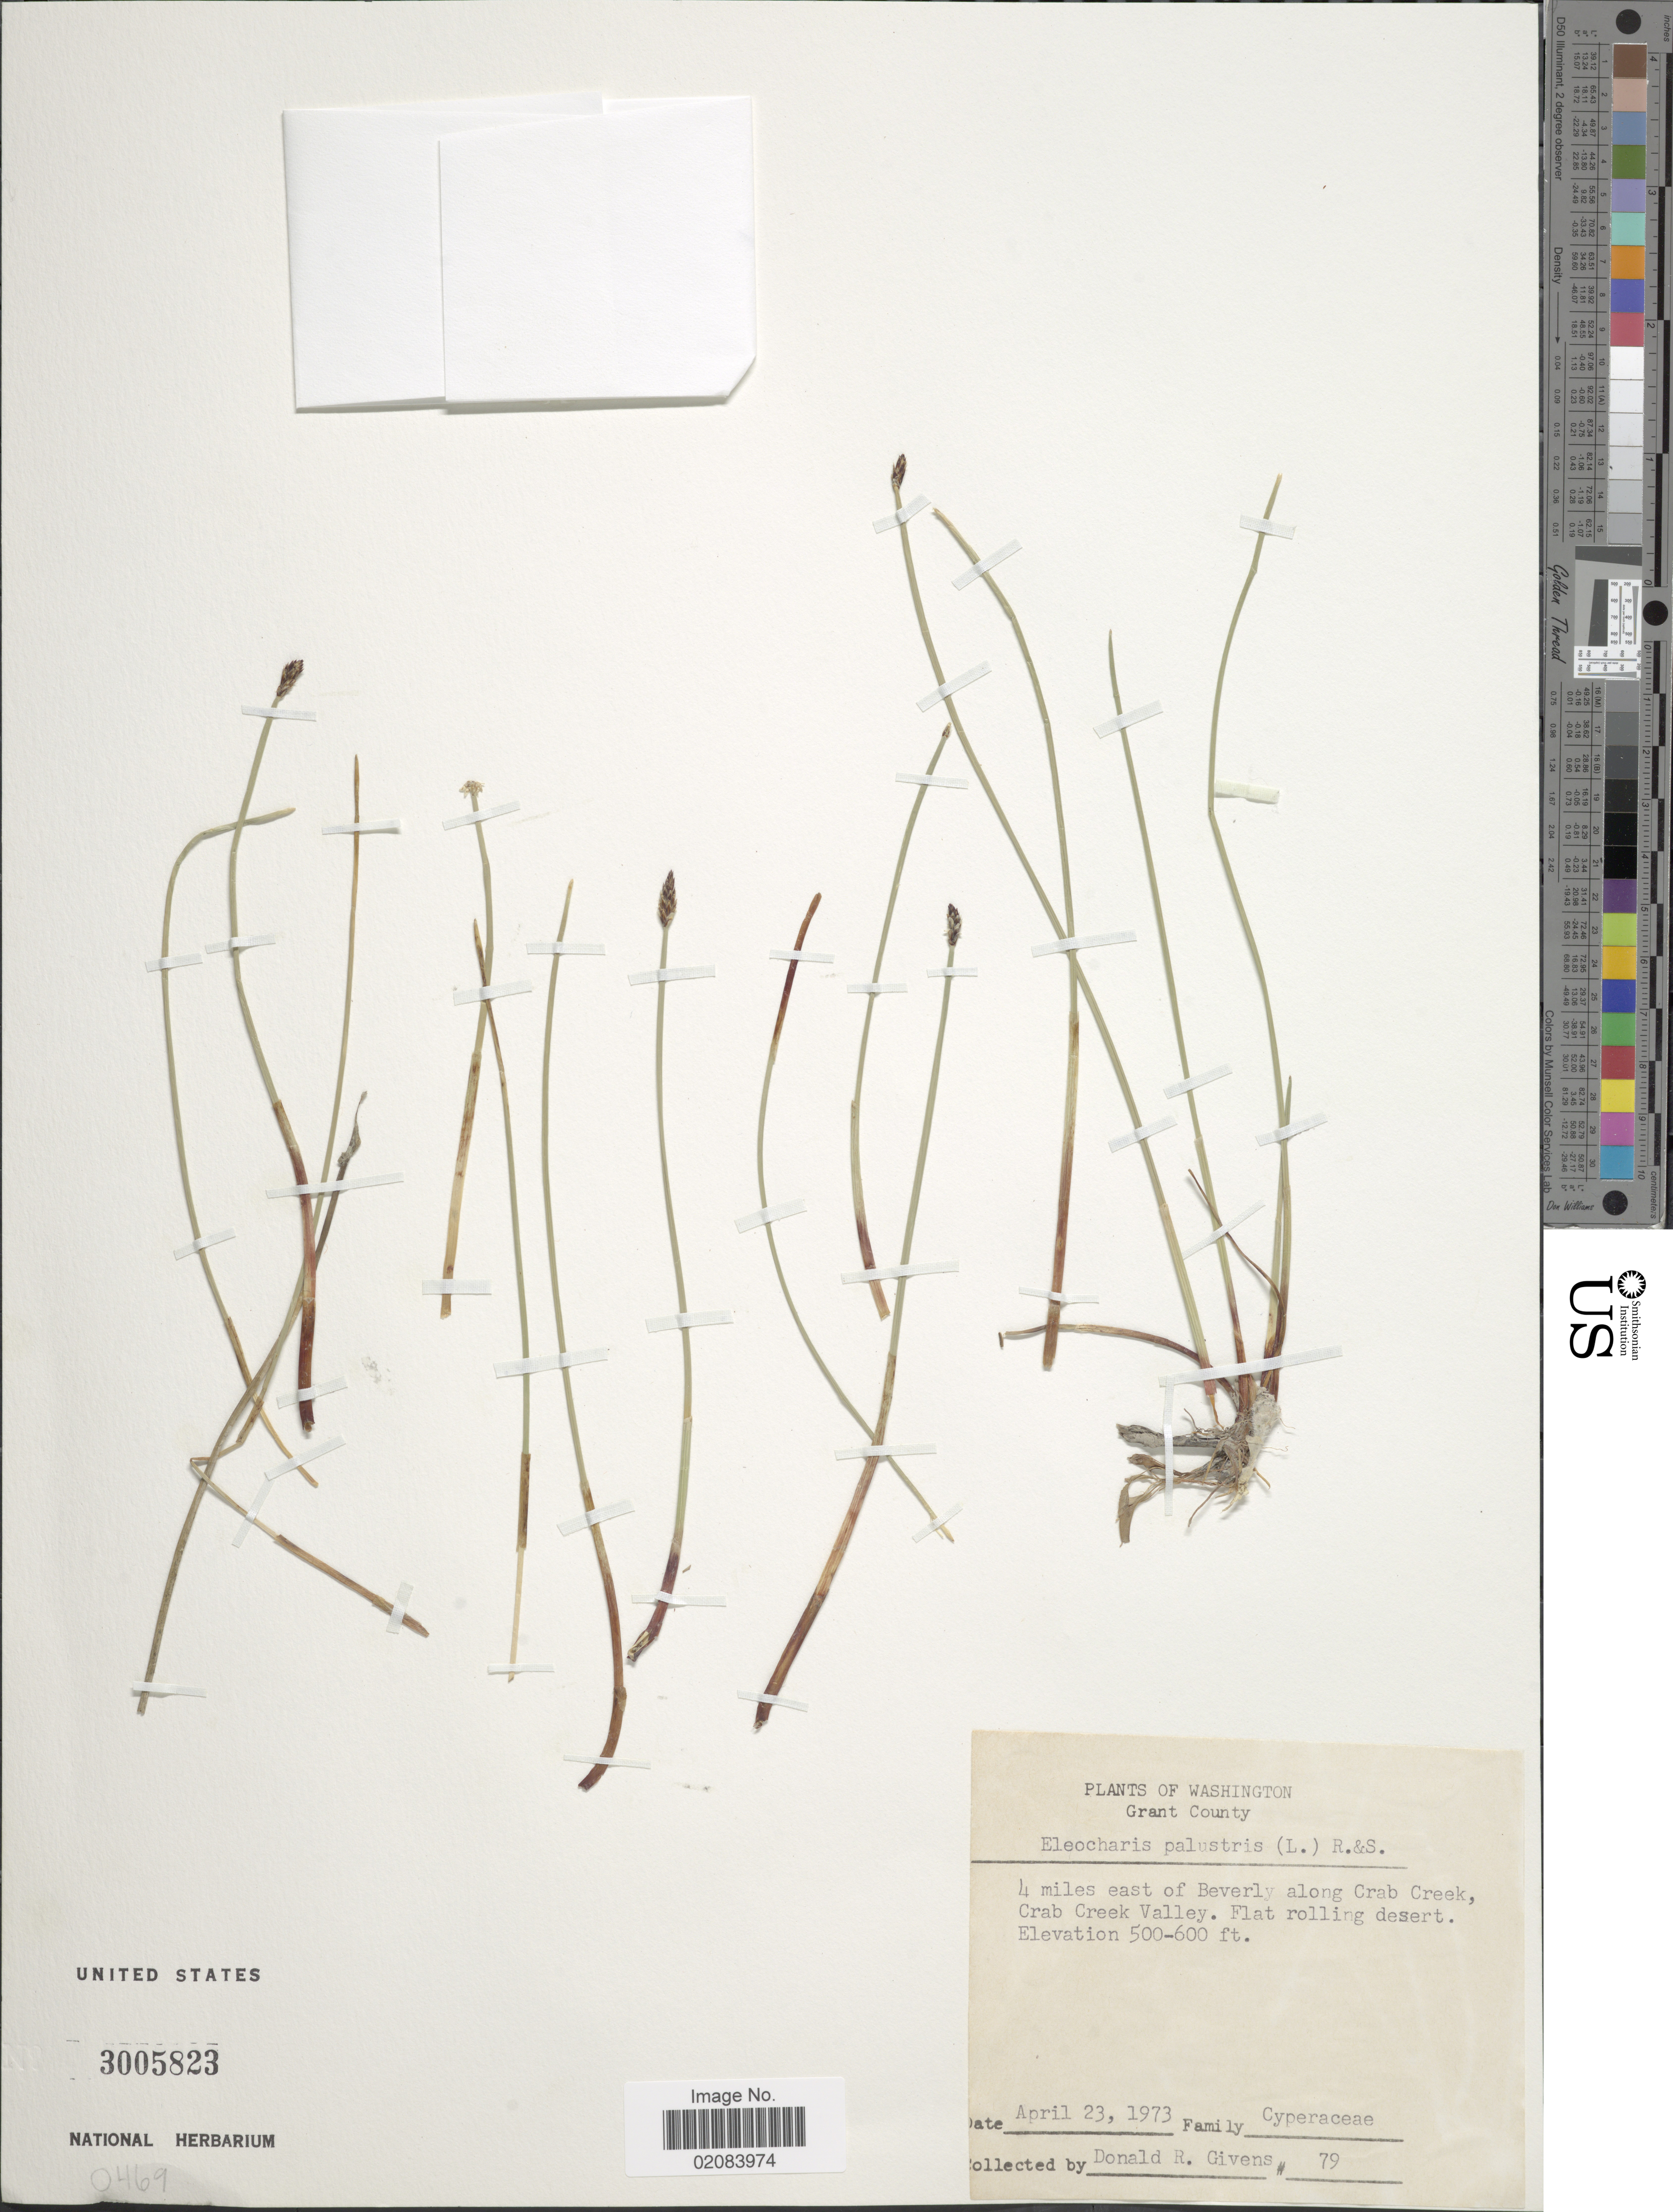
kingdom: Plantae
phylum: Tracheophyta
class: Liliopsida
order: Poales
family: Cyperaceae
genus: Eleocharis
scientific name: Eleocharis palustris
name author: (L.) Roem. & Schult.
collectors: D. Givens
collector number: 79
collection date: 1973-04-23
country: United States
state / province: Washington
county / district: Grant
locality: Grant County. 4 miles east of Beverly along Crab Creek, Crab Creek Valley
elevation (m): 152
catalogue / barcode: US 3005823